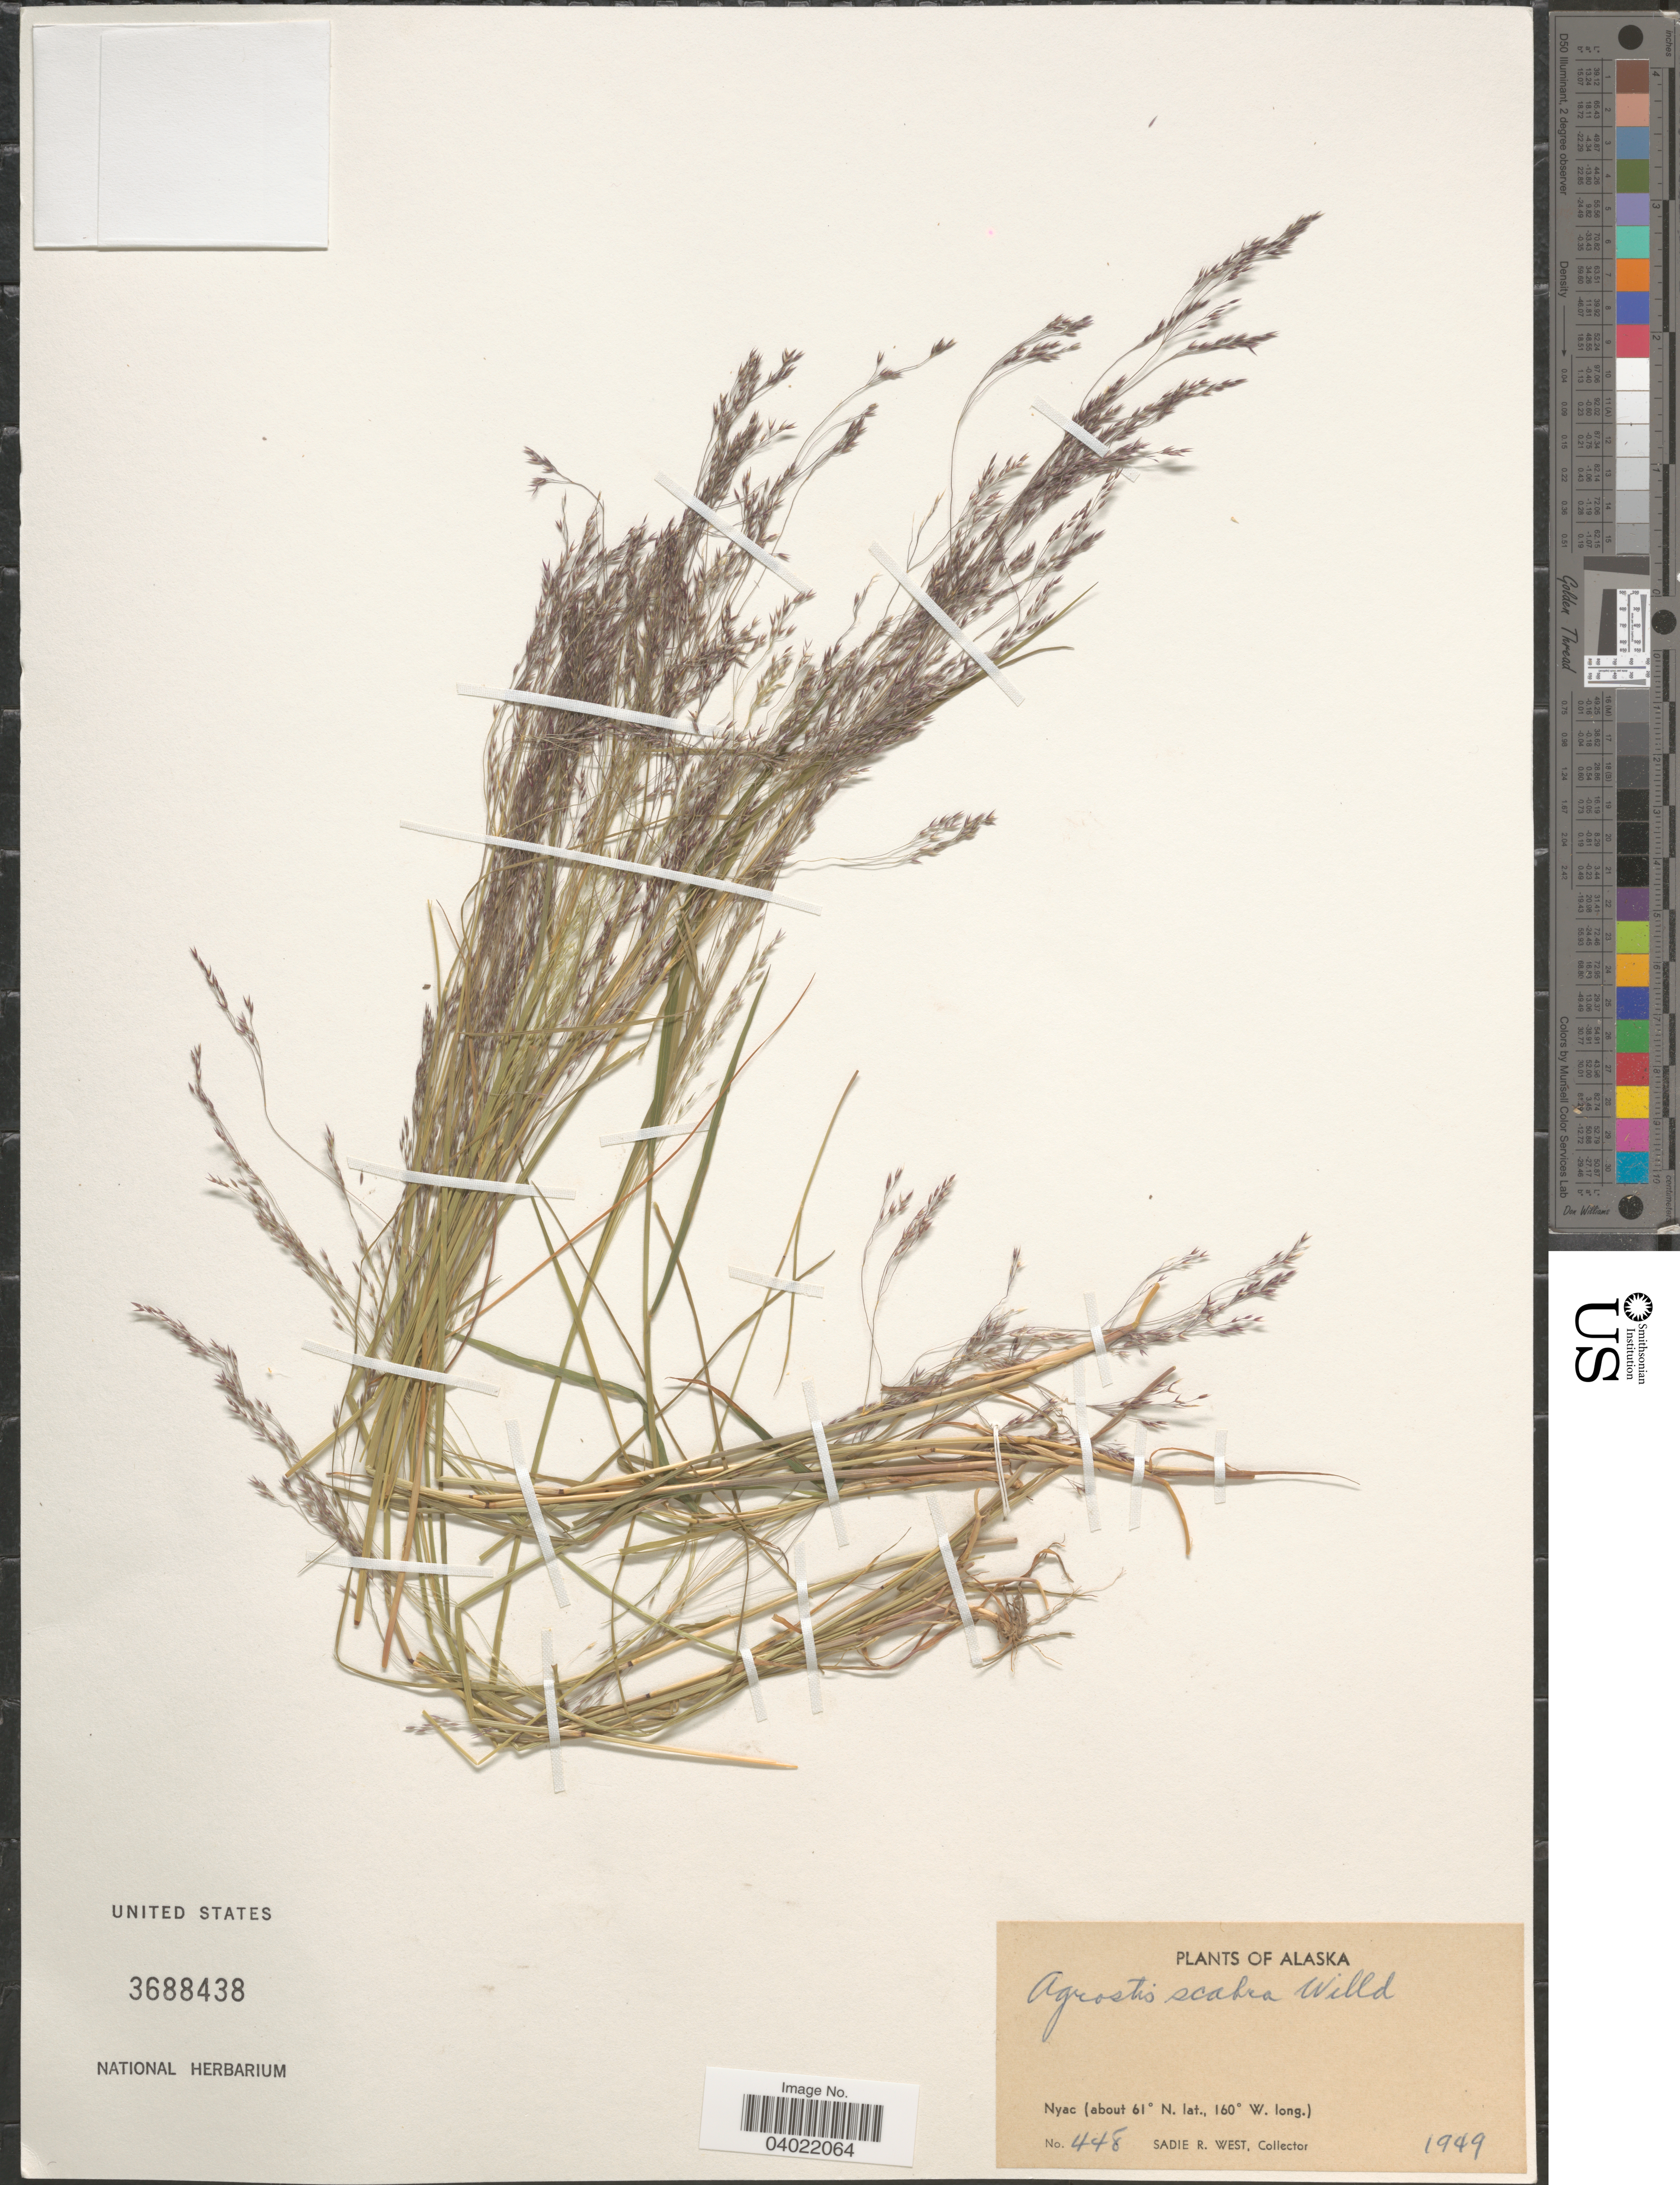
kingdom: Plantae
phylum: Tracheophyta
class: Liliopsida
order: Poales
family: Poaceae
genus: Agrostis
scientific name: Agrostis scabra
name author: Willd.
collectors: S. R. West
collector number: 448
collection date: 1949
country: United States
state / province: Alaska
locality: Nyac.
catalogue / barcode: US 3688438